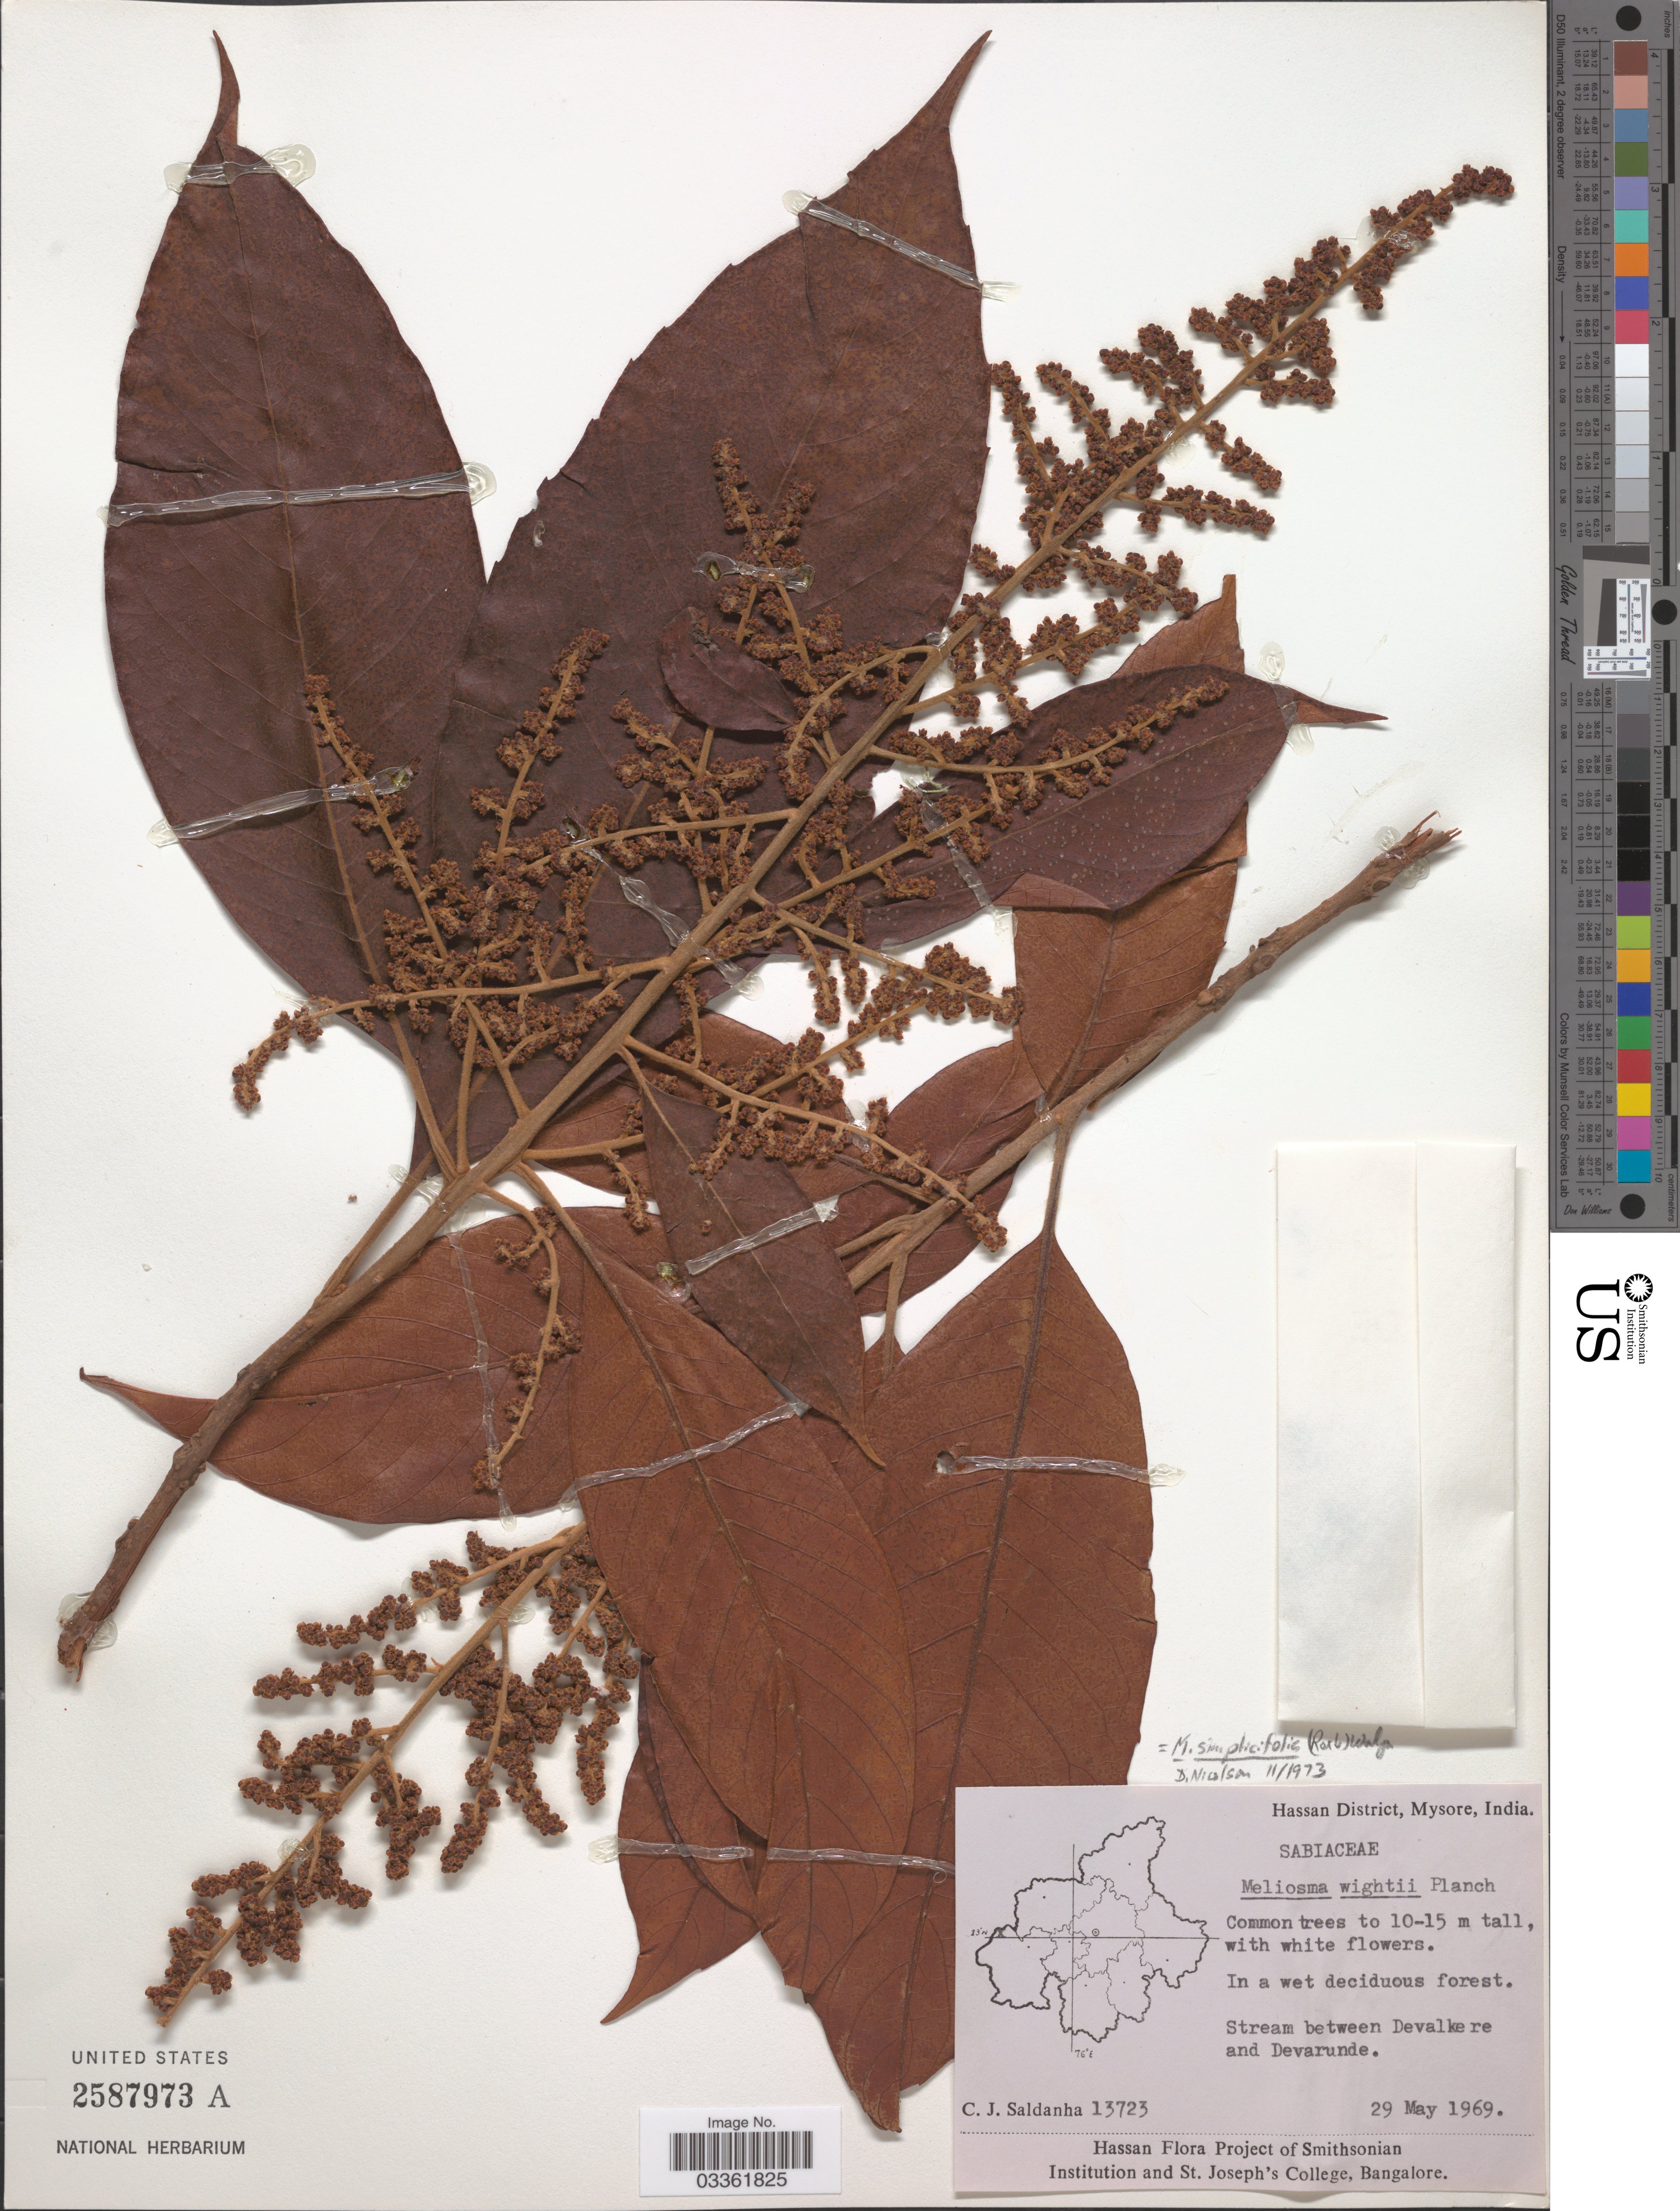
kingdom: Plantae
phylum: Tracheophyta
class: Magnoliopsida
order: Proteales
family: Sabiaceae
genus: Meliosma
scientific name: Meliosma simplicifolia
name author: (Roxb.) Walp.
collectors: C. J. Saldanha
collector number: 13723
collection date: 1969-05-29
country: India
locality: Hassan District, Mysore, Stream between Devalkere and Devarunde.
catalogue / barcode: US 2587973A